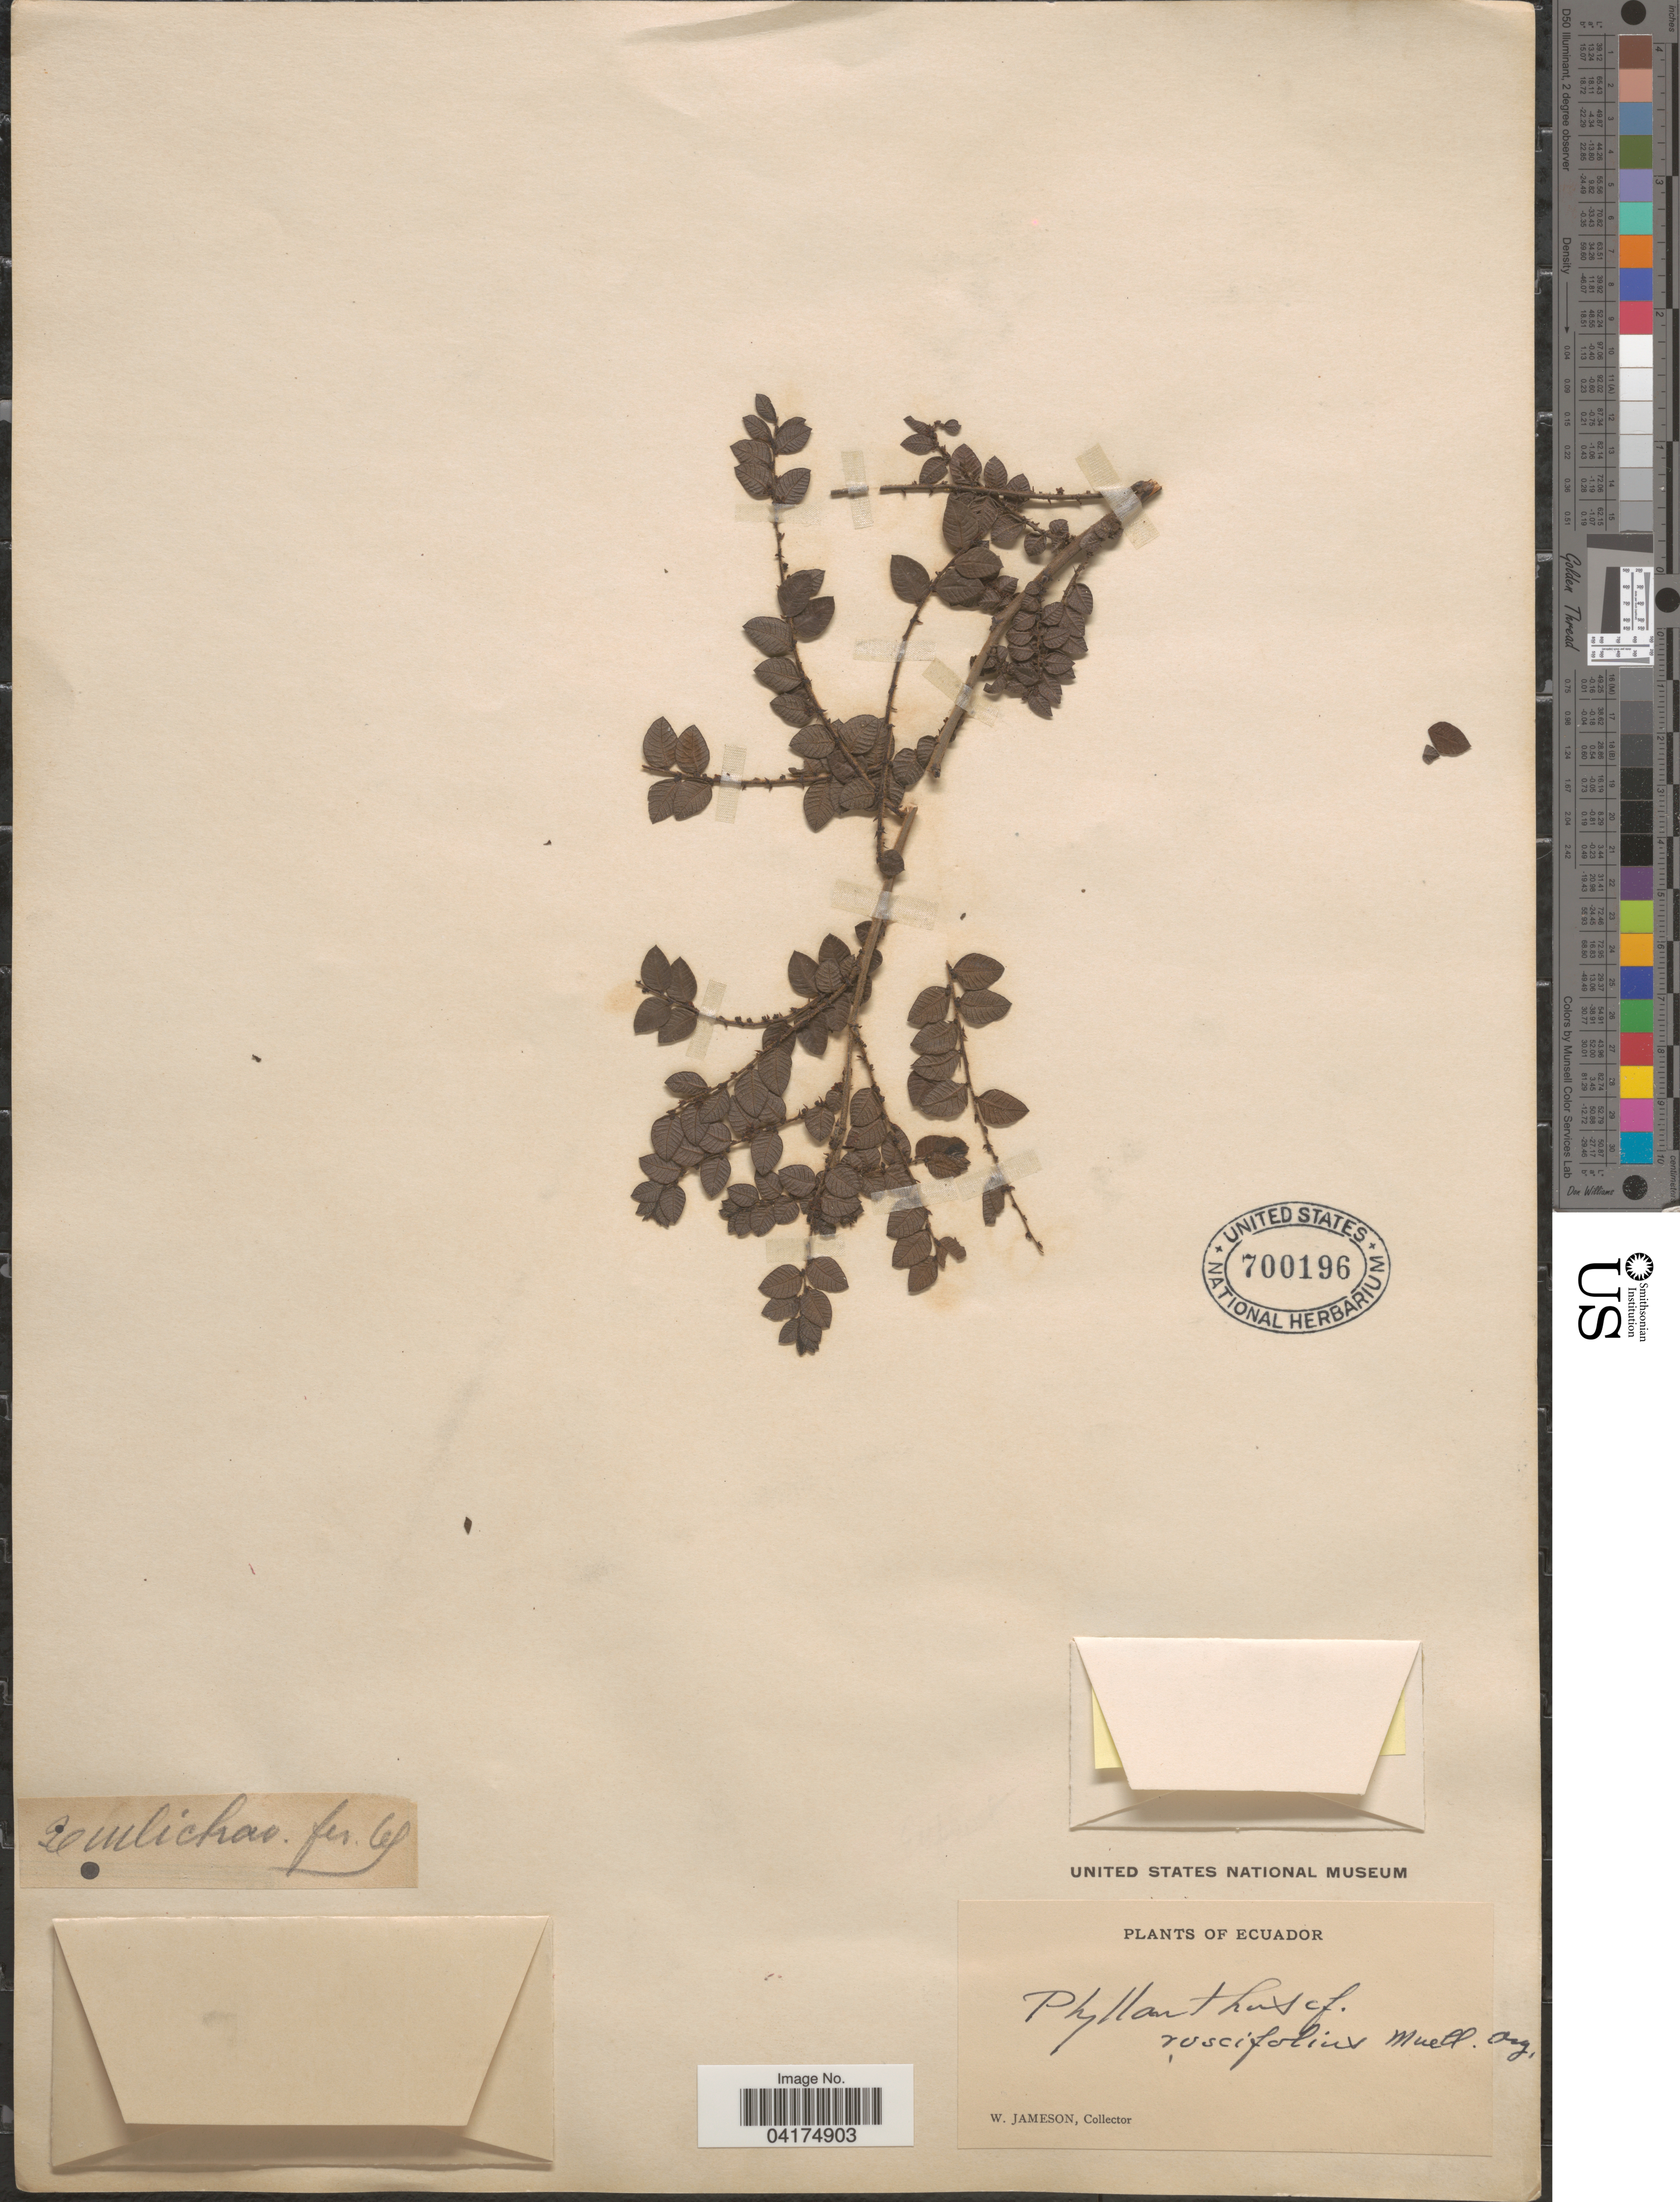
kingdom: Plantae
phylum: Tracheophyta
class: Magnoliopsida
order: Malpighiales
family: Phyllanthaceae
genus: Phyllanthus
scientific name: Phyllanthus ruscifolius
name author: Müll. Arg.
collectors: W. Jameson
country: Ecuador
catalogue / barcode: US 700196